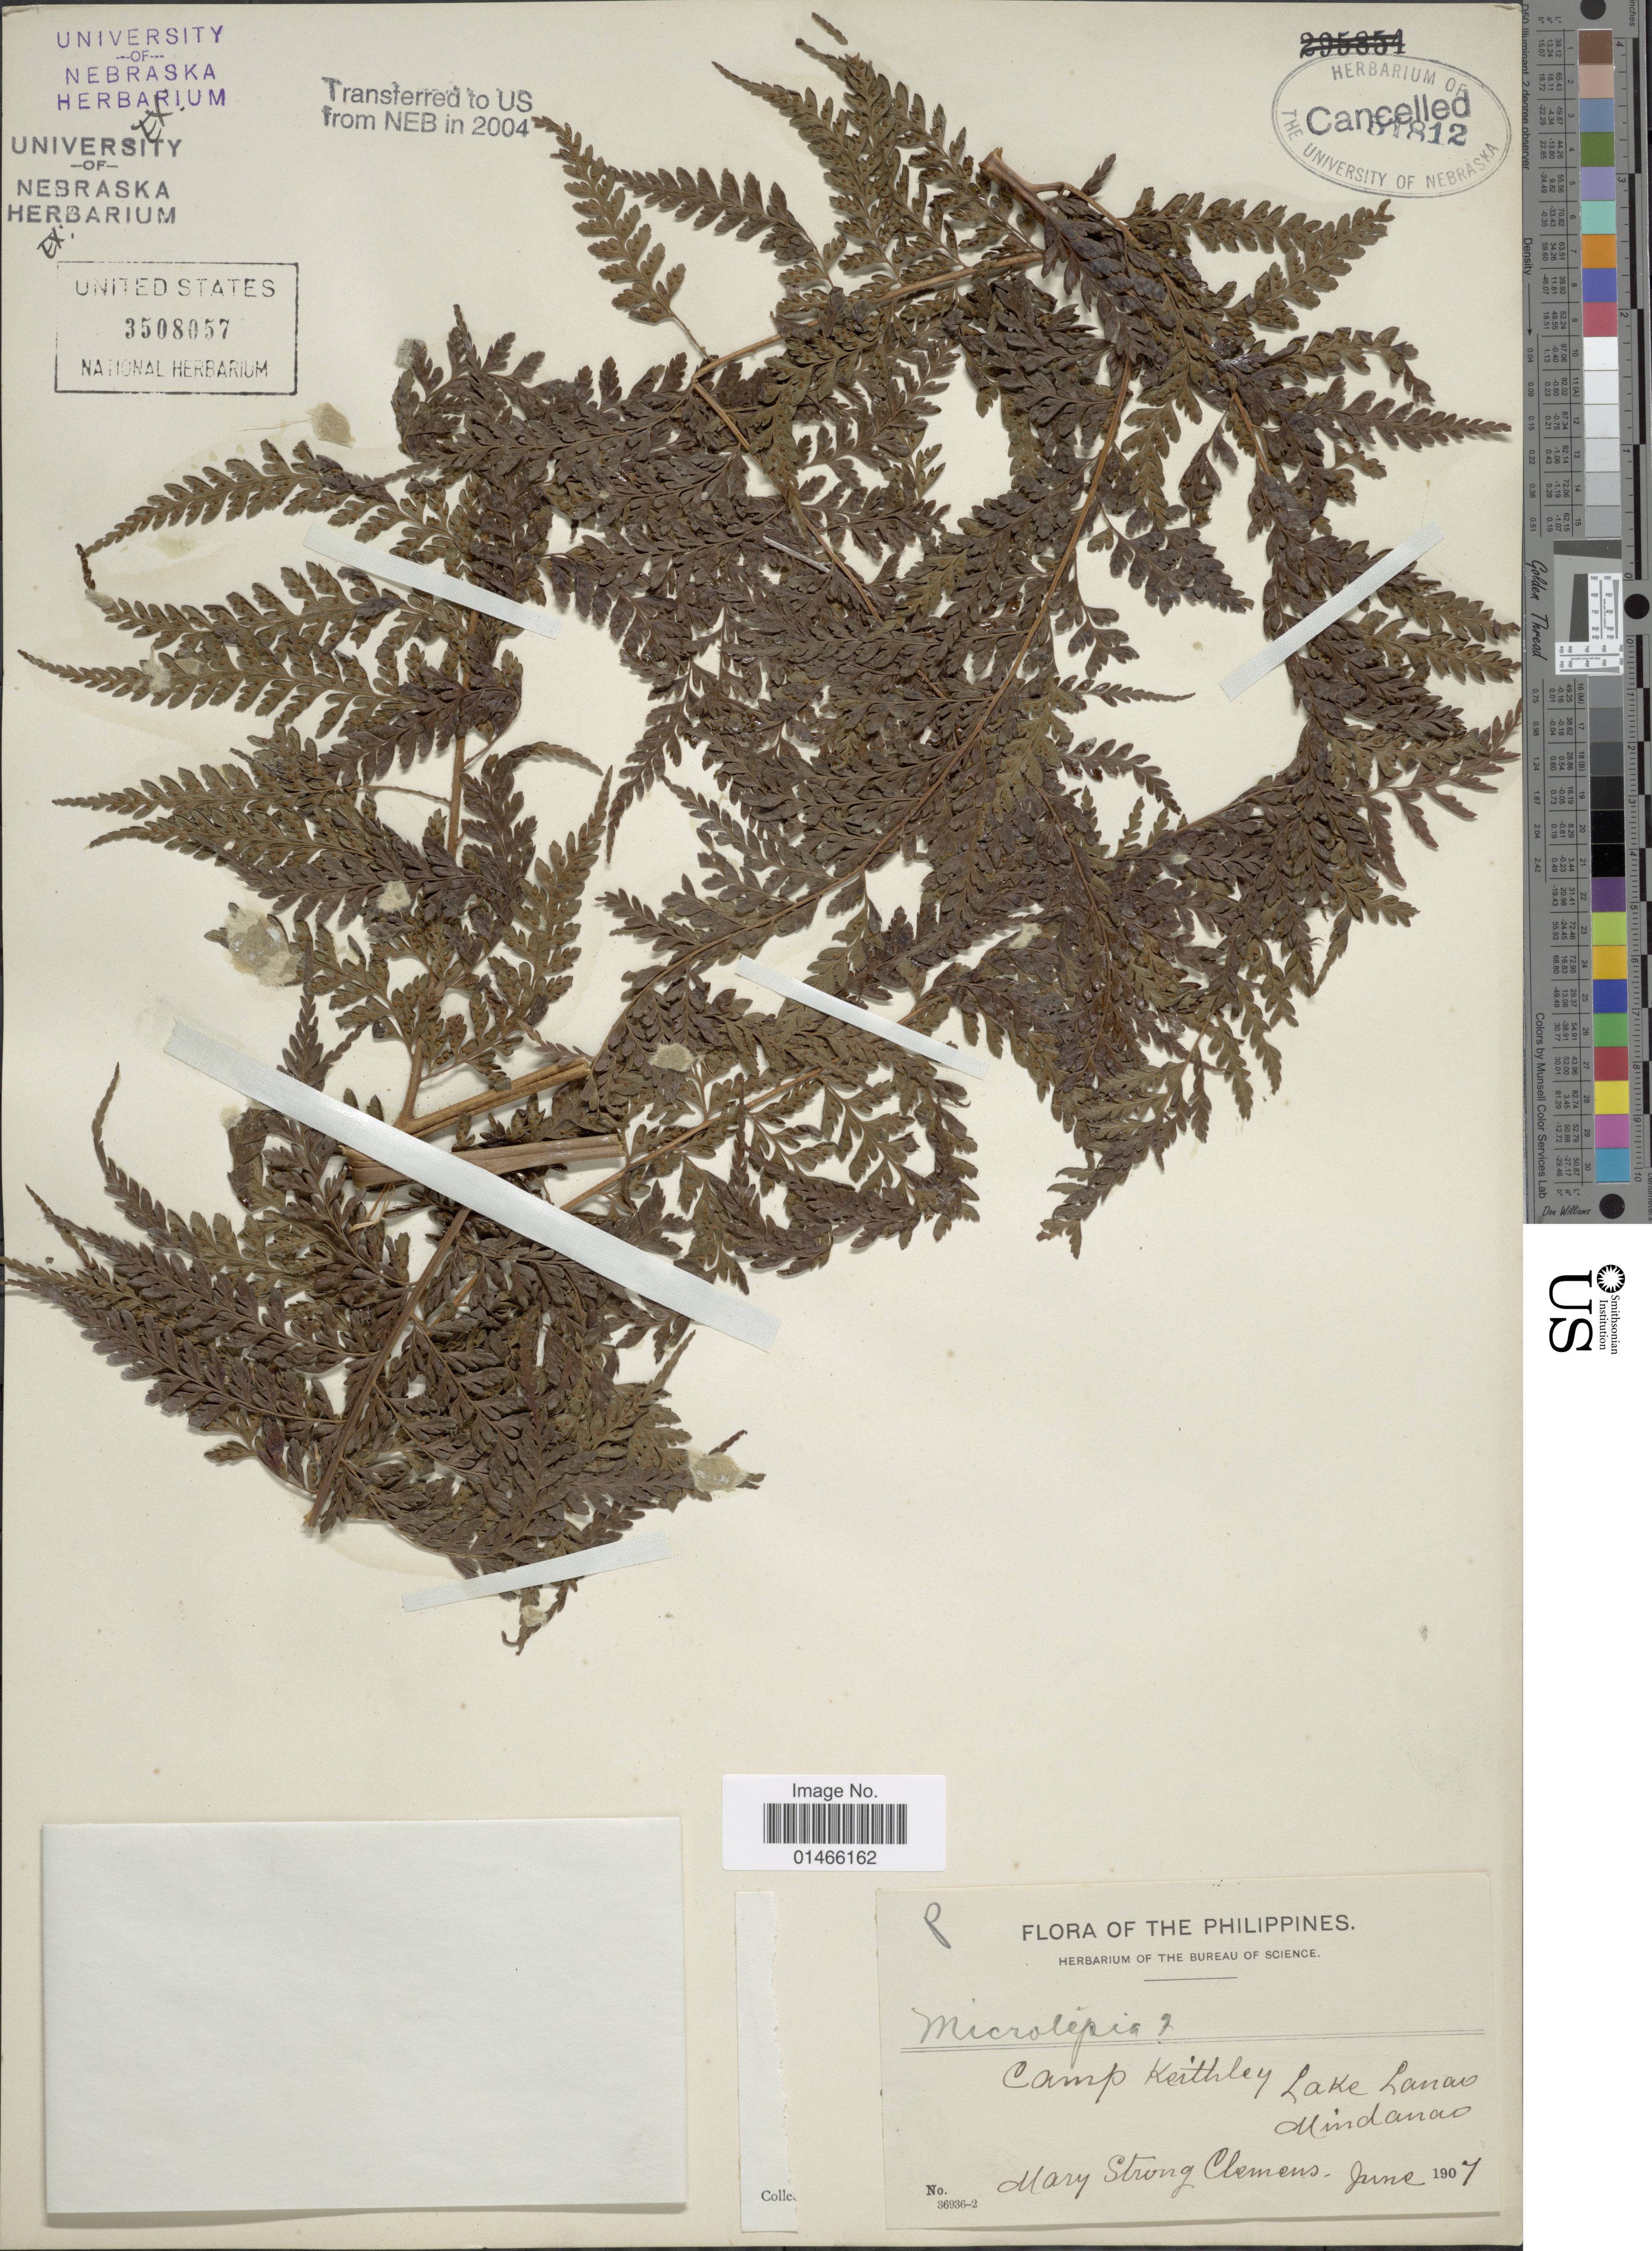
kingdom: Plantae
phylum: Tracheophyta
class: Polypodiopsida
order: Polypodiales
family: Dennstaedtiaceae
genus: Microlepia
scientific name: Microlepia sp.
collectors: M. S. Clemens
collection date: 1907-06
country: Philippines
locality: Camp Keithley, Lake Lanao, Mindanao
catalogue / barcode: US 3508057